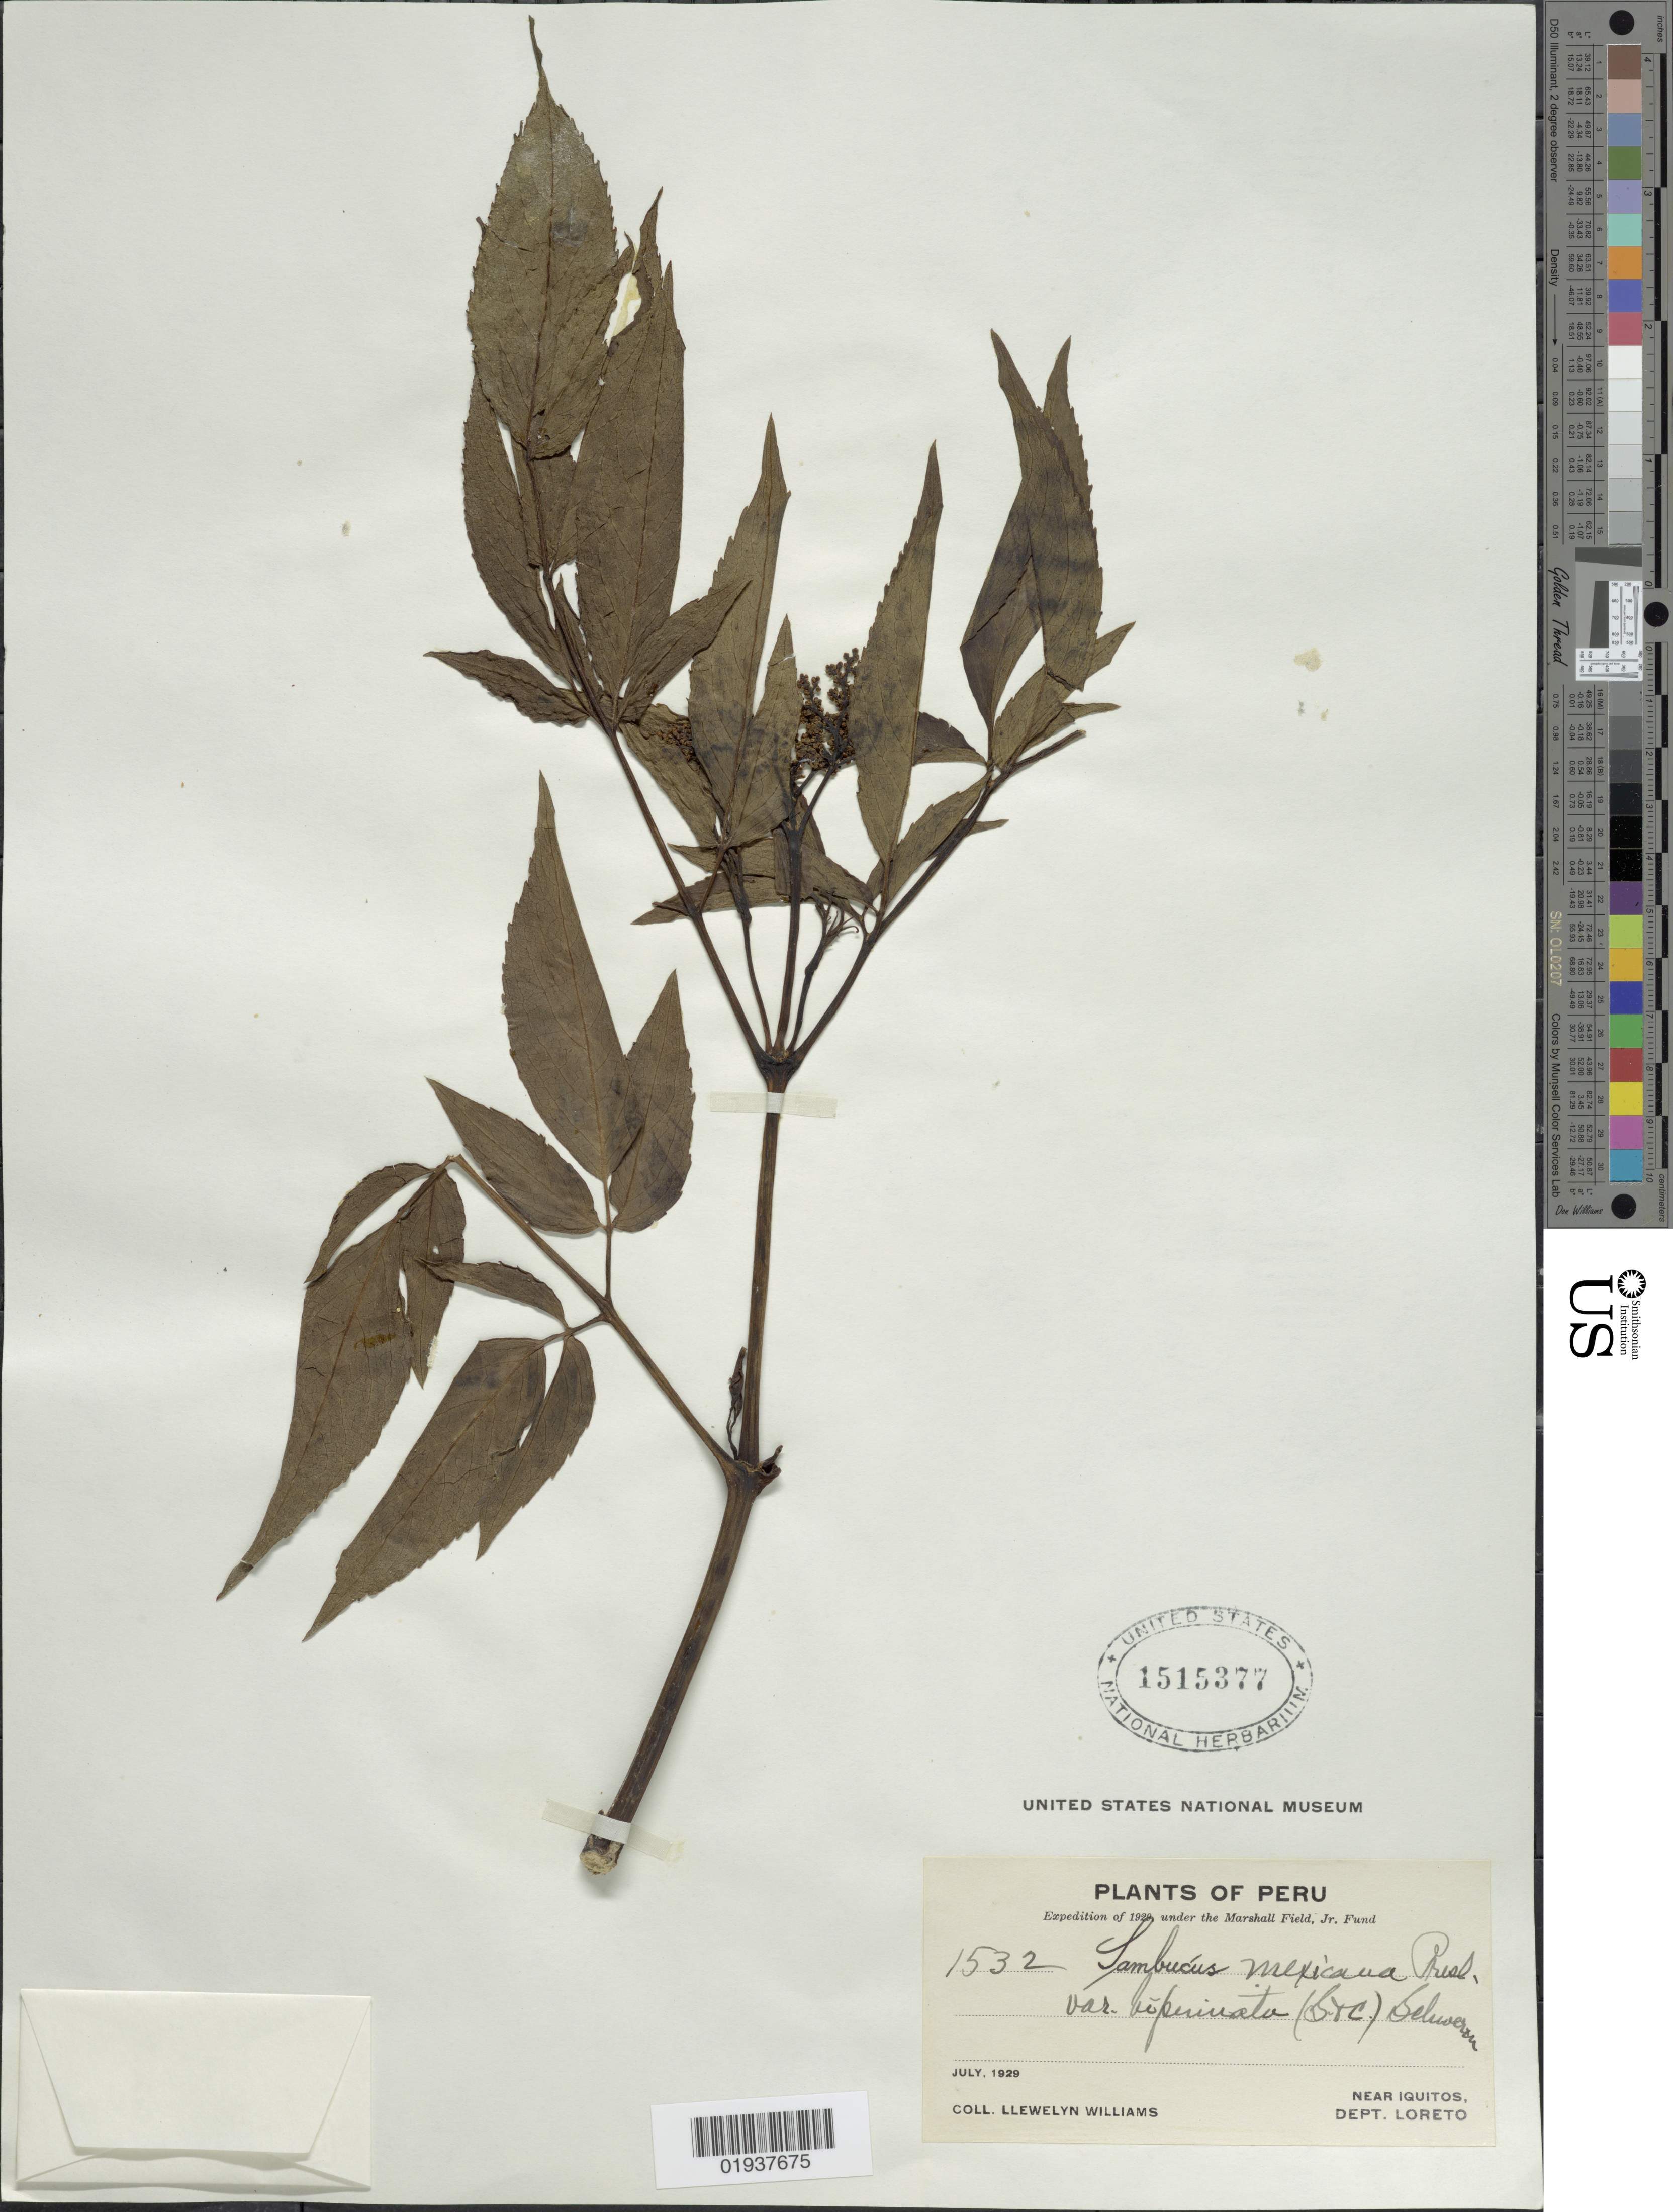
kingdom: Plantae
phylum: Tracheophyta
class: Magnoliopsida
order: Dipsacales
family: Viburnaceae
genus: Sambucus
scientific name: Sambucus canadensis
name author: L.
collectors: Ll. Williams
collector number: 1532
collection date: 1929-07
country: Peru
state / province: Loreto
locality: Near Iquitos, Dept. Loreto.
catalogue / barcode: US 1515377